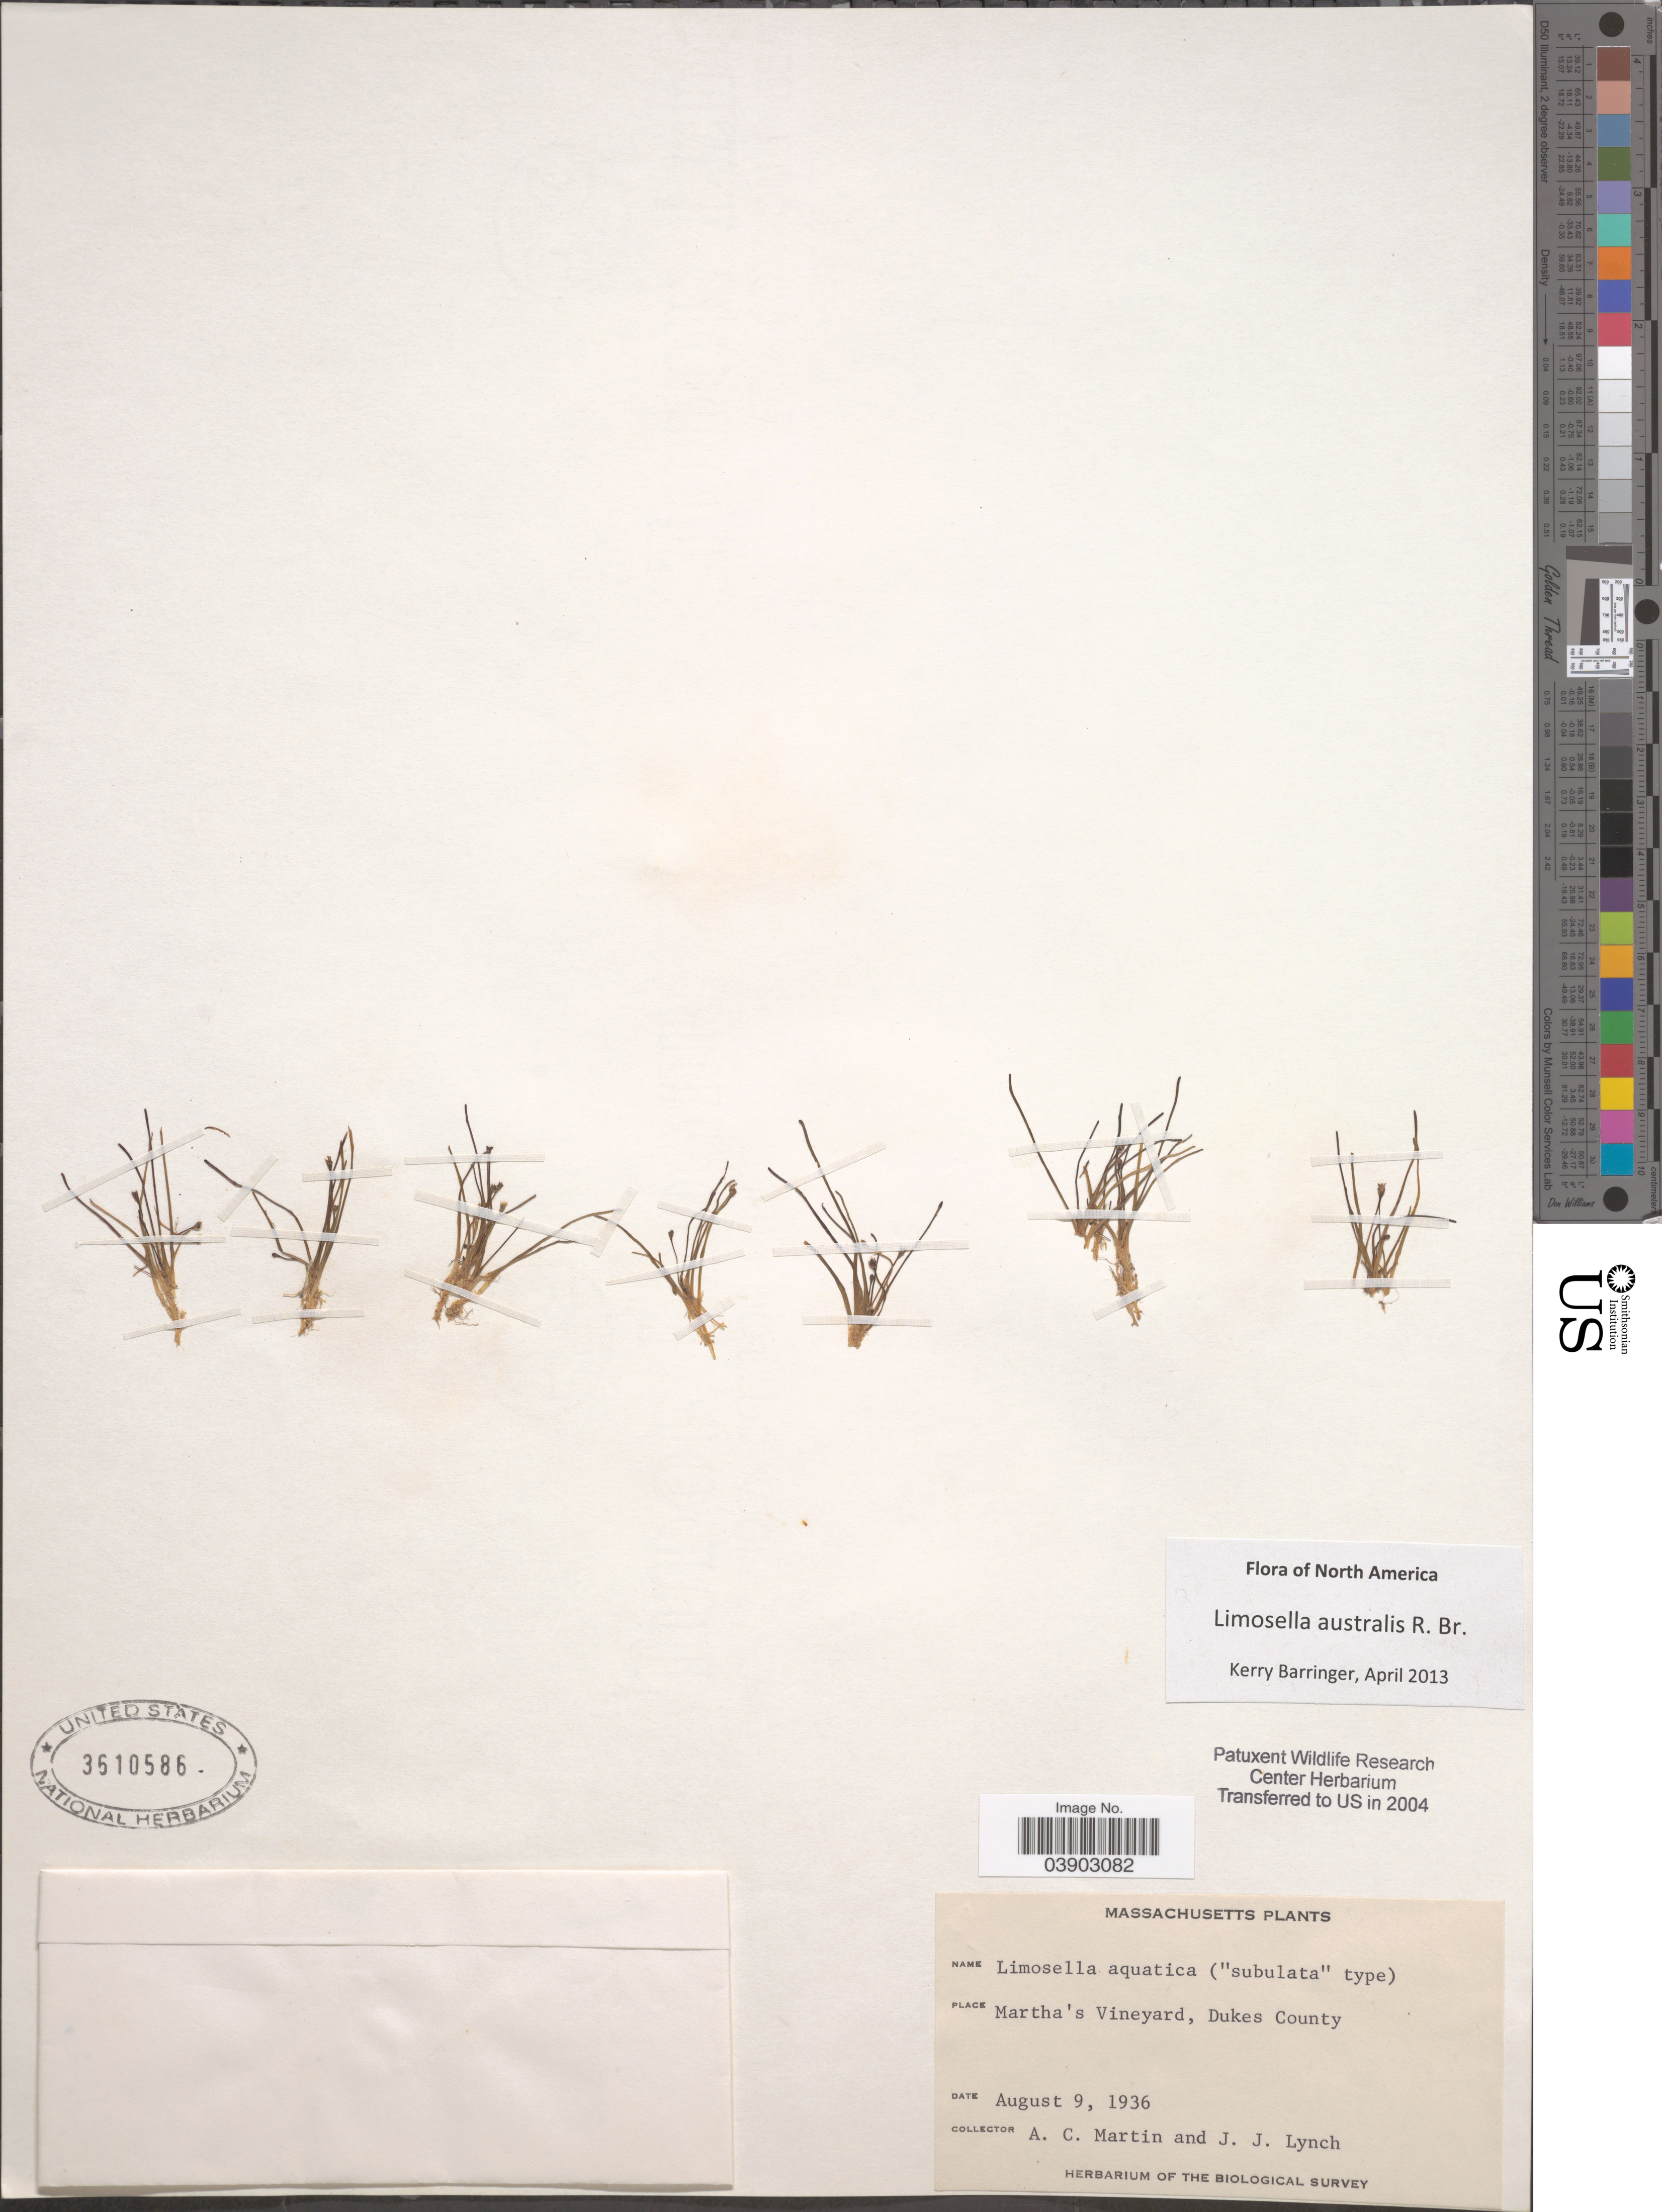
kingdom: Plantae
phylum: Tracheophyta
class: Magnoliopsida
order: Lamiales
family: Scrophulariaceae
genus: Limosella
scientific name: Limosella australis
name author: R. Br.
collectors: A. C. Martin & J. Lynch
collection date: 1936-08-09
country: United States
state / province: Massachusetts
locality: Martha's Vineyard, Dukes County.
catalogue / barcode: US 3610586